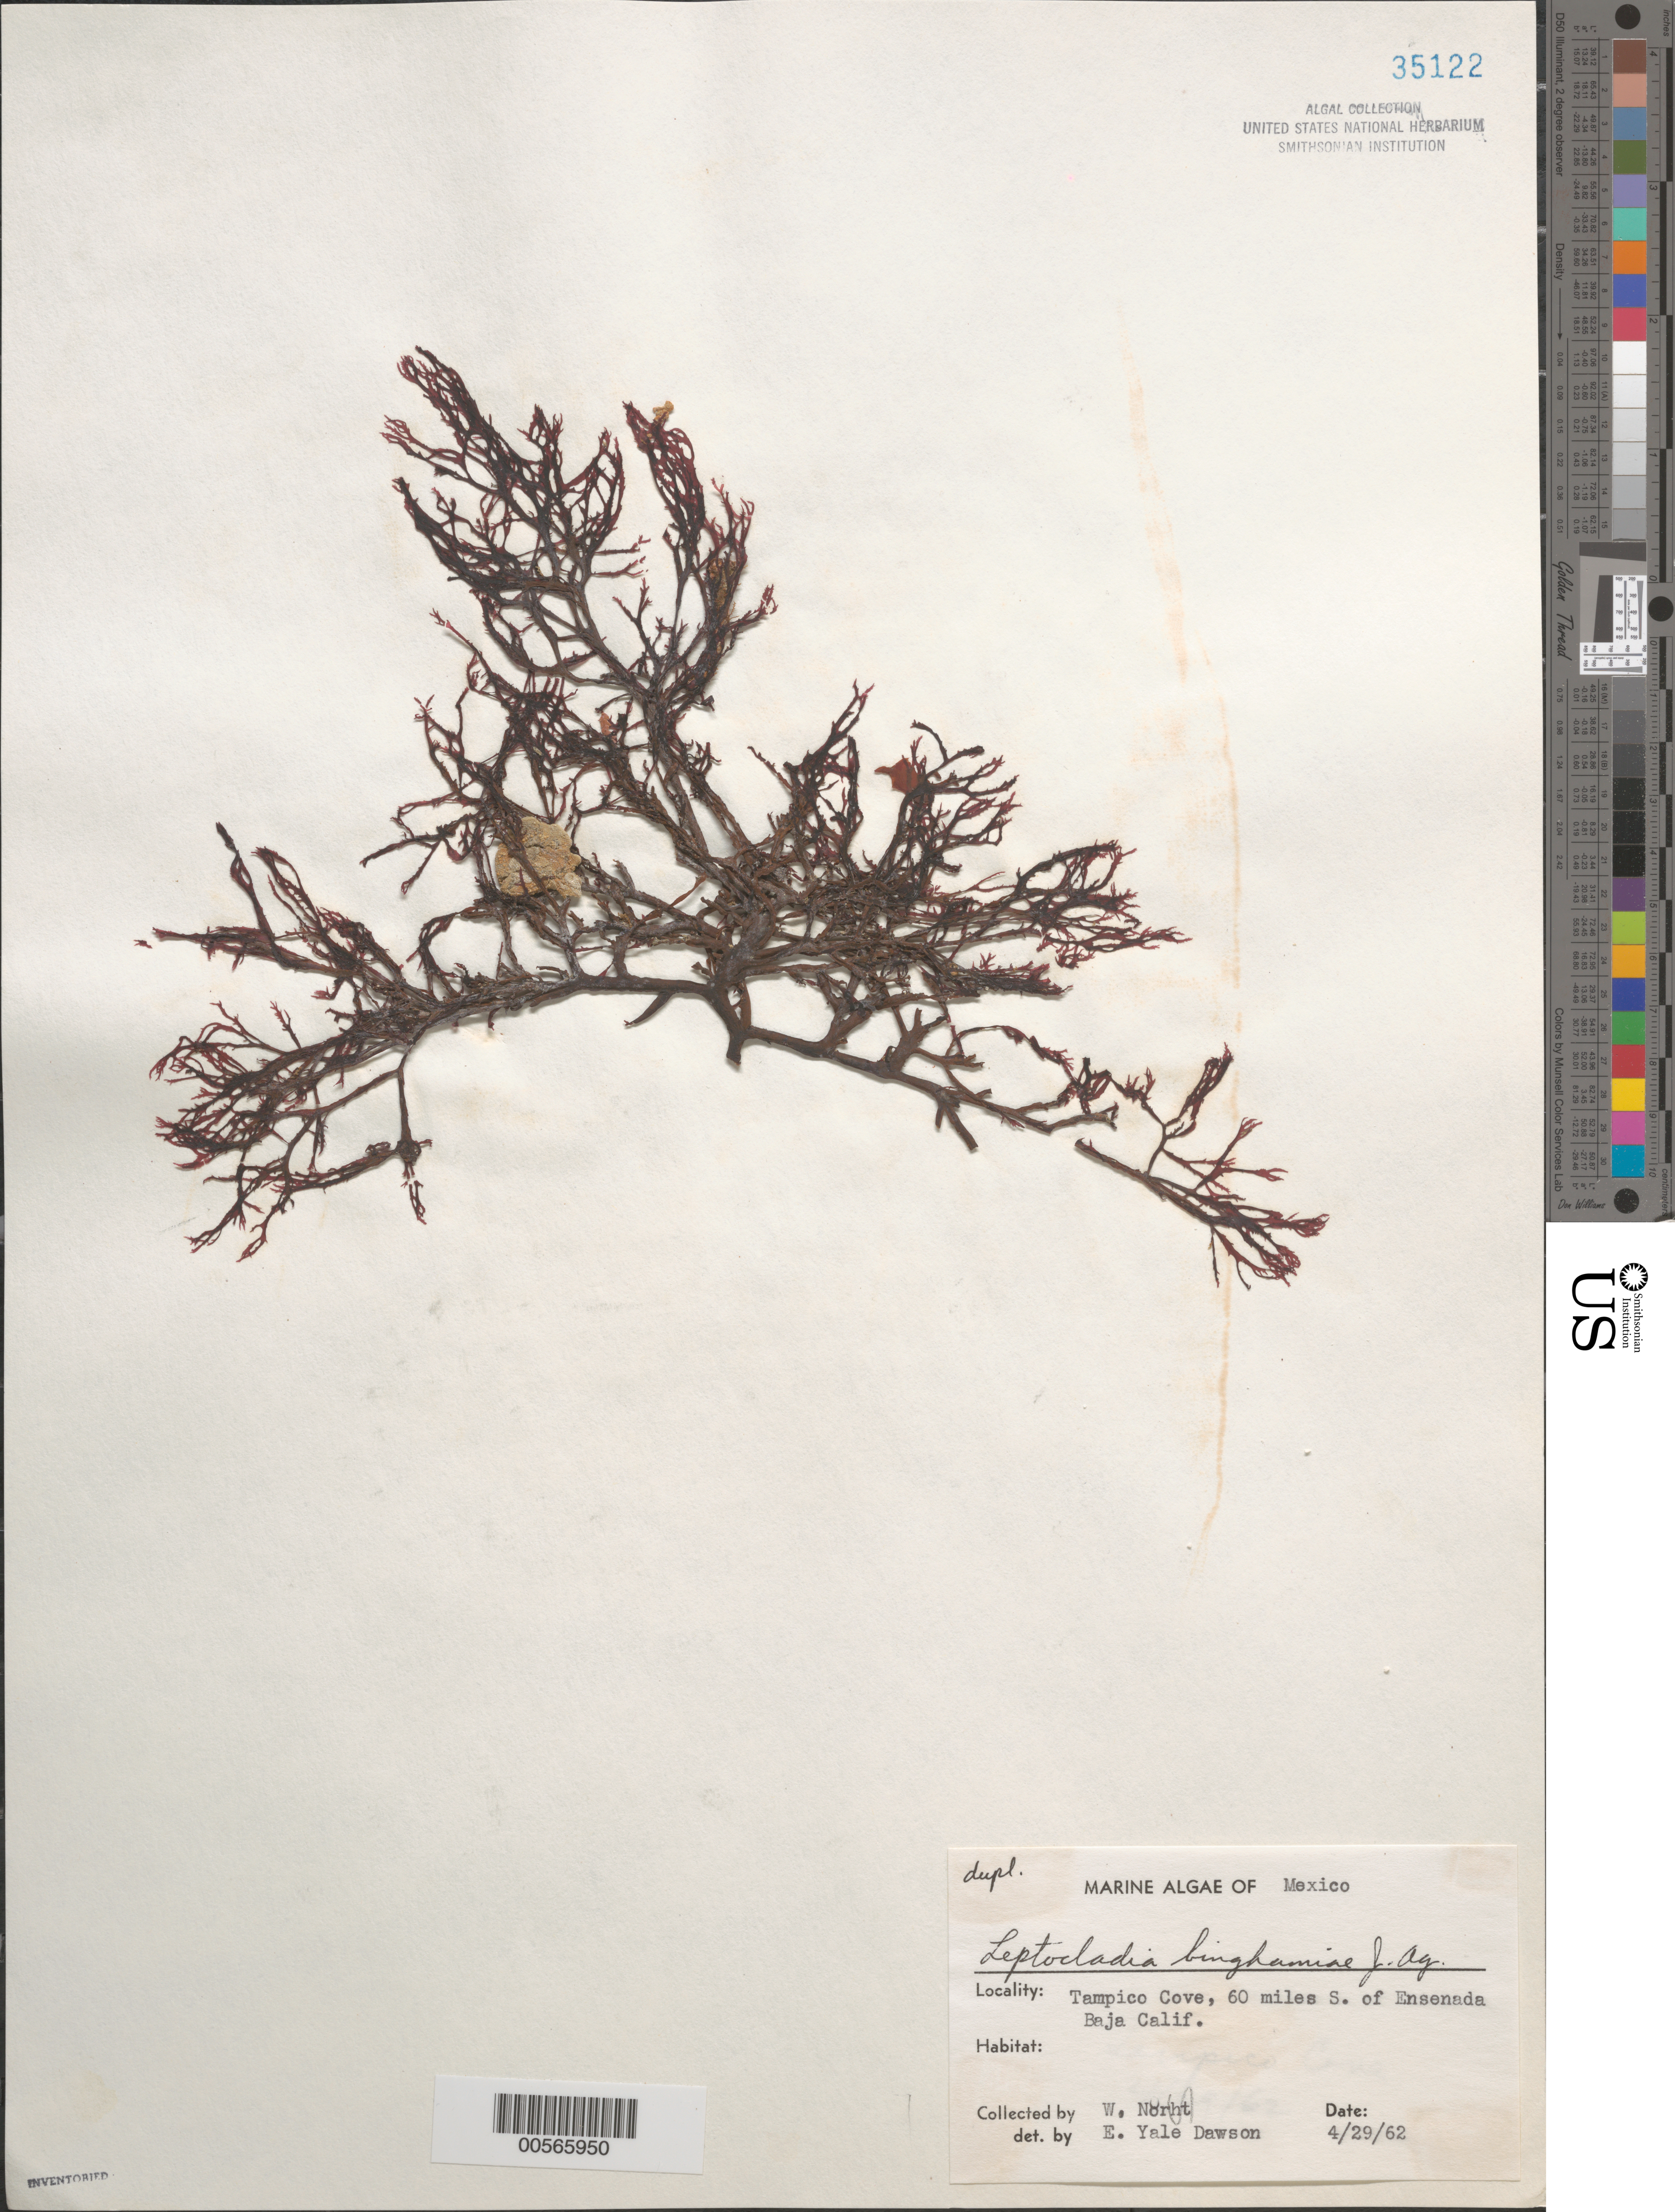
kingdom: Plantae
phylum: Rhodophyta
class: Florideophyceae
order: Gigartinales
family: Dumontiaceae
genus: Leptocladia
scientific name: Leptocladia binghamiae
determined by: Dawson, E. Y.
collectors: W. North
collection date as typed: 29 Apr 1962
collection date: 1962-04-29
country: Mexico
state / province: Baja California Norte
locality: Tampico Cove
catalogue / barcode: US 35122